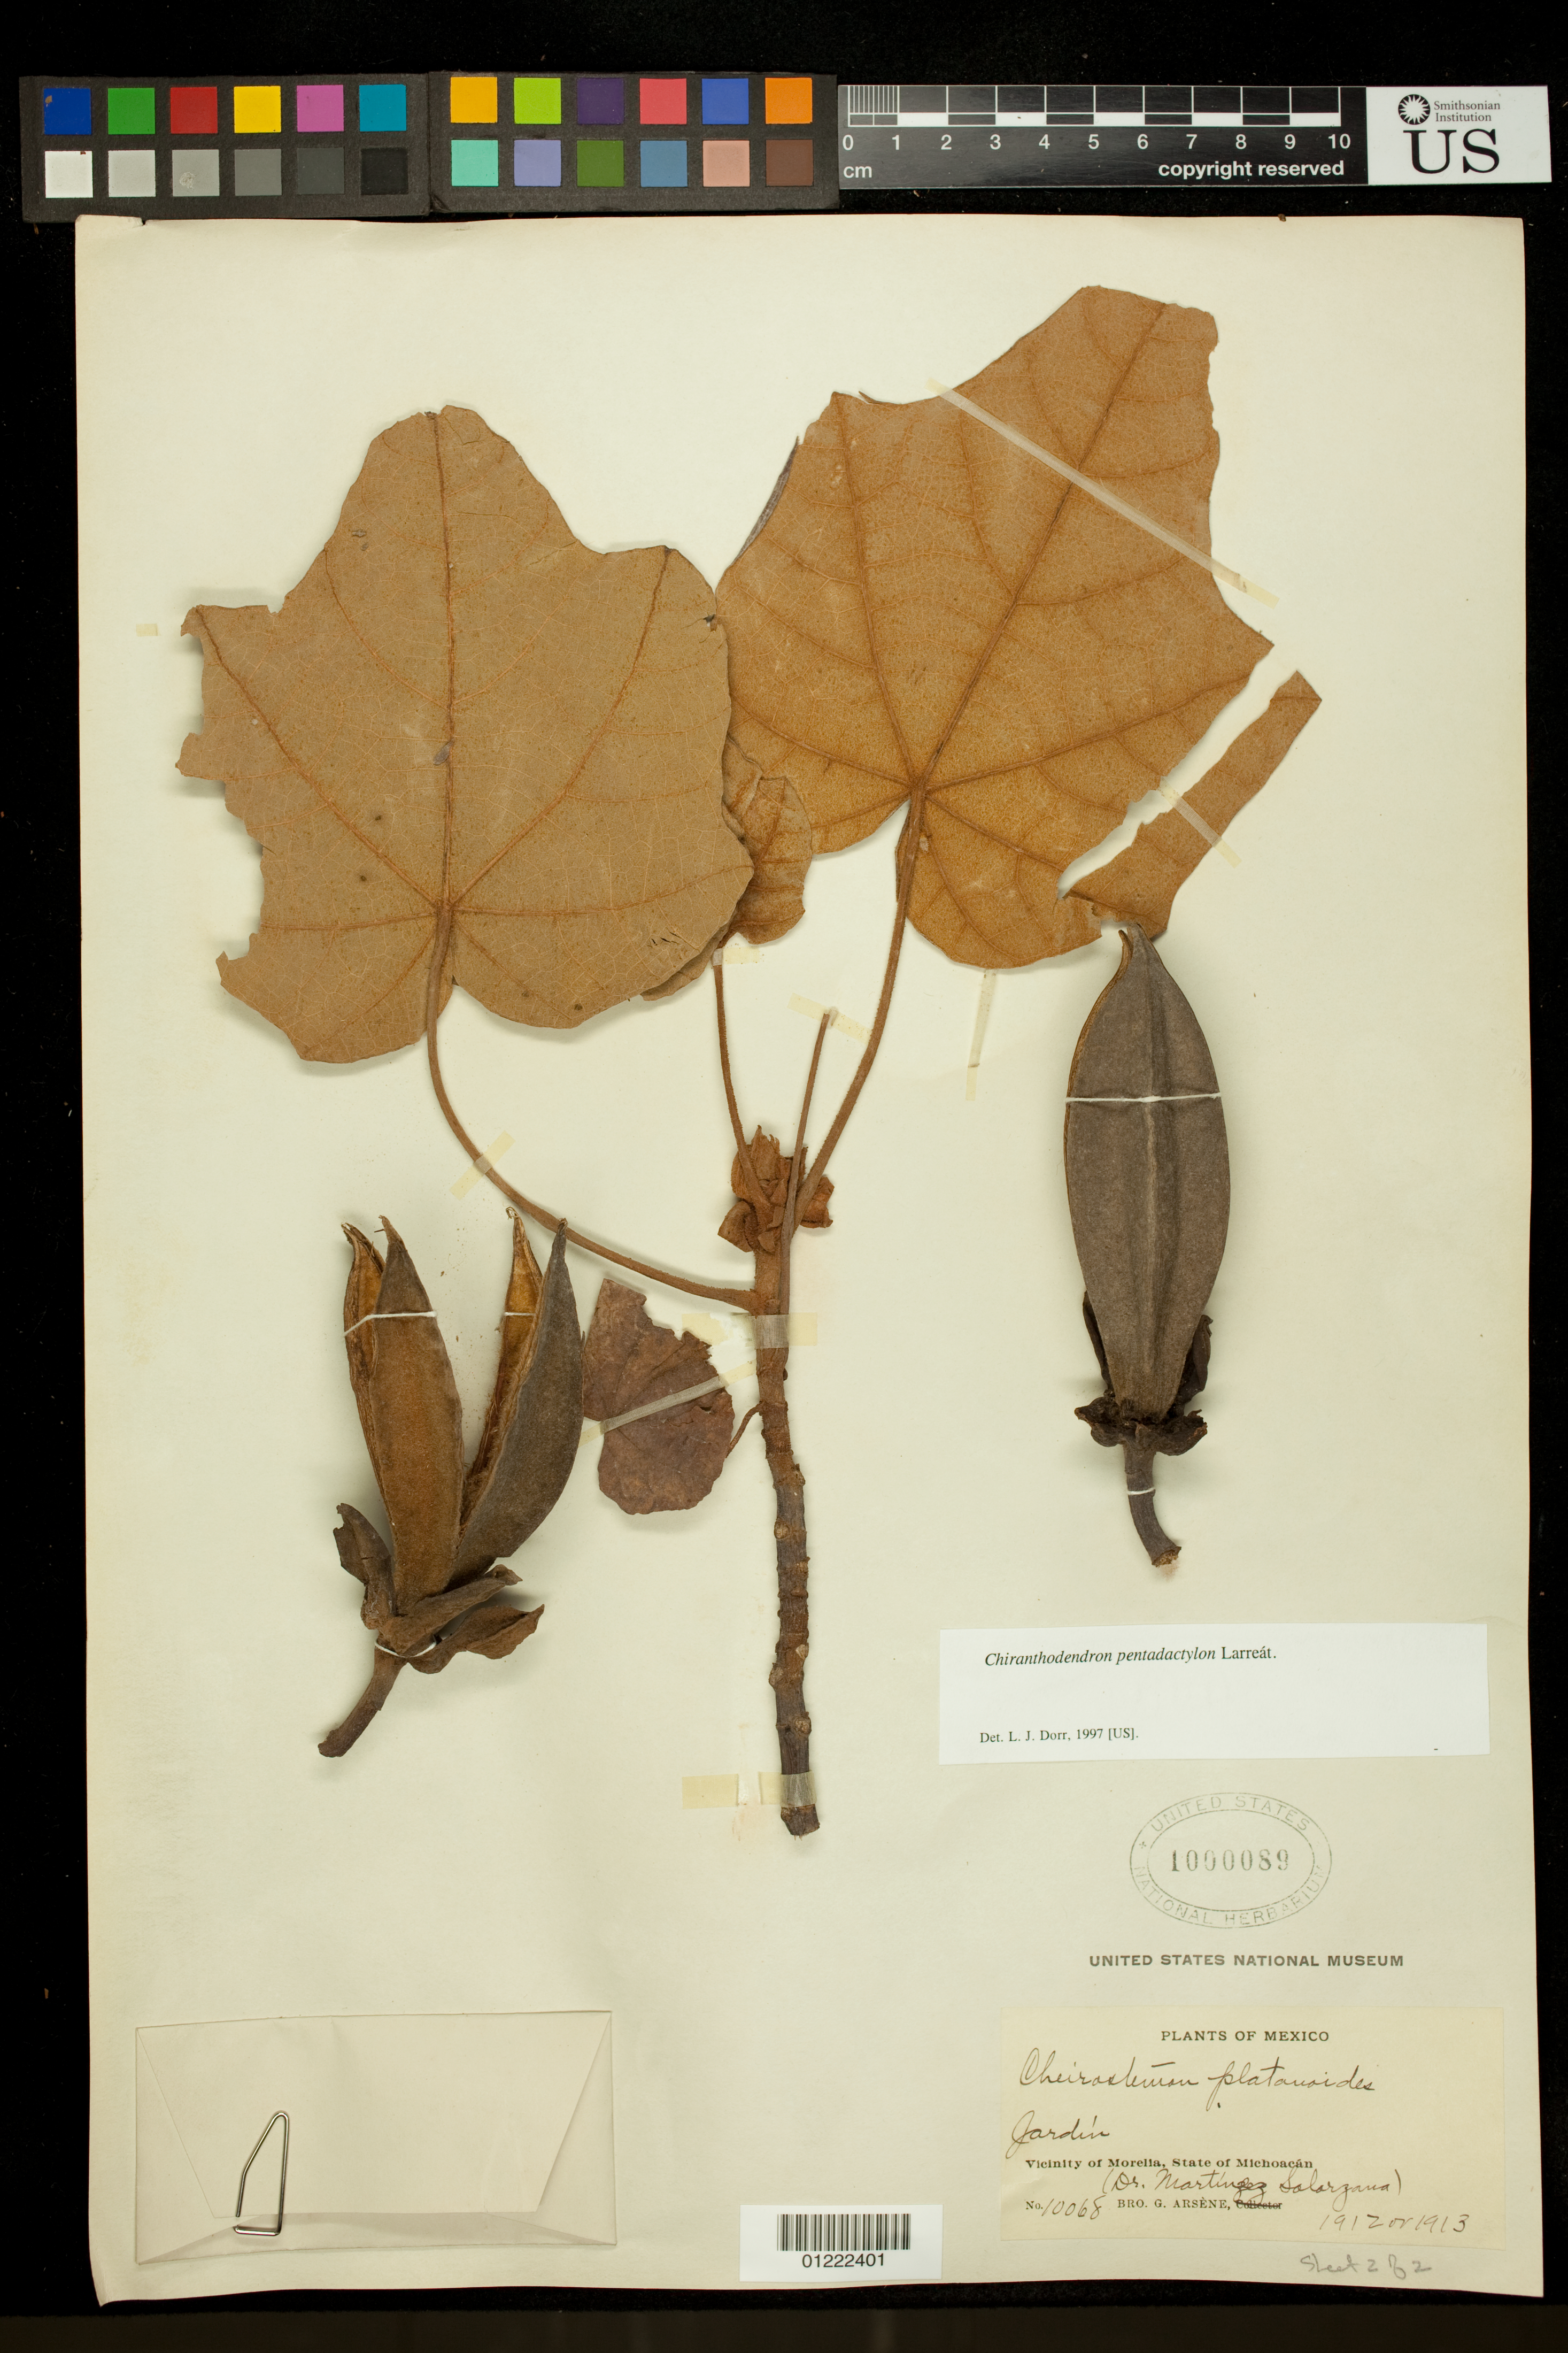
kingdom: Plantae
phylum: Tracheophyta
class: Magnoliopsida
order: Malvales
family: Malvaceae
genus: Chiranthodendron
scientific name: Chiranthodendron pentadactylon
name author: Larreat.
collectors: M. Solorzana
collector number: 10068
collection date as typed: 1912/1913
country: Mexico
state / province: Michoacán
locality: Vicinity of Morelia. State of Michoacán. Jardin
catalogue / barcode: US 1000089